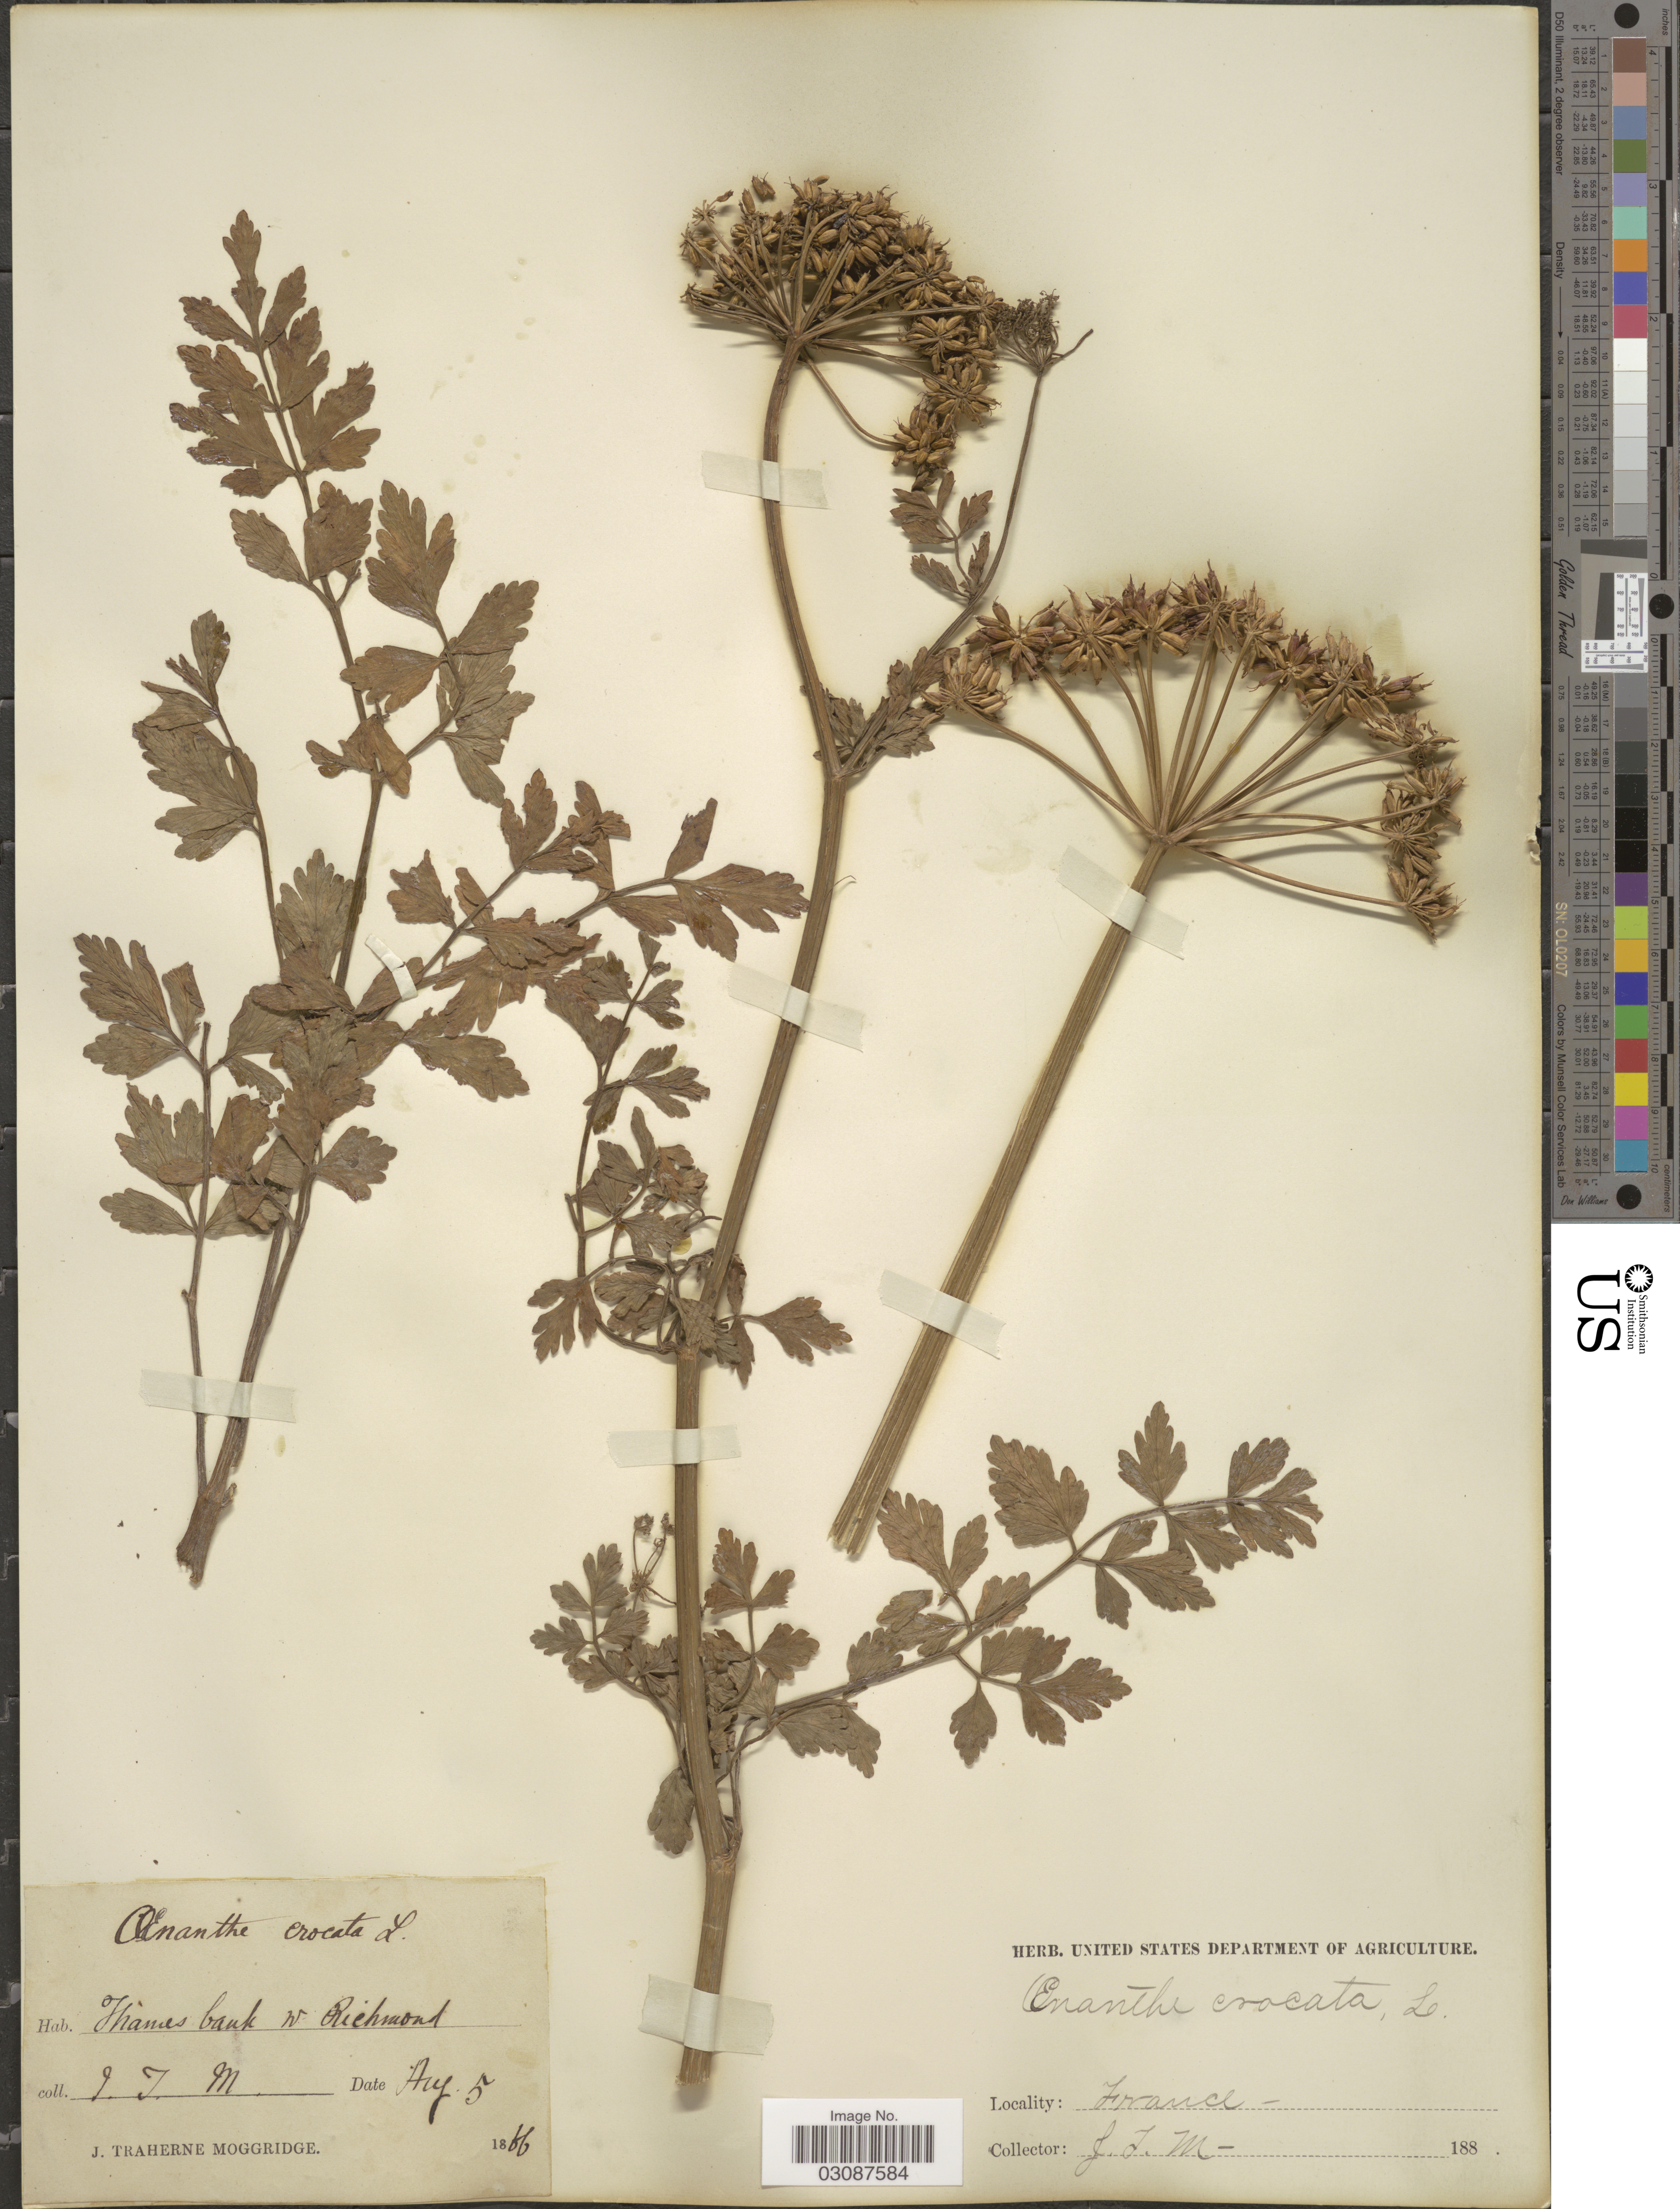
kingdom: Plantae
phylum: Tracheophyta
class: Magnoliopsida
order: Apiales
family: Apiaceae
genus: Oenanthe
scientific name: Oenanthe crocata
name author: L.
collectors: J. T. Moggridge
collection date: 1866-08-05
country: France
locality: Thames bank W Richmond.